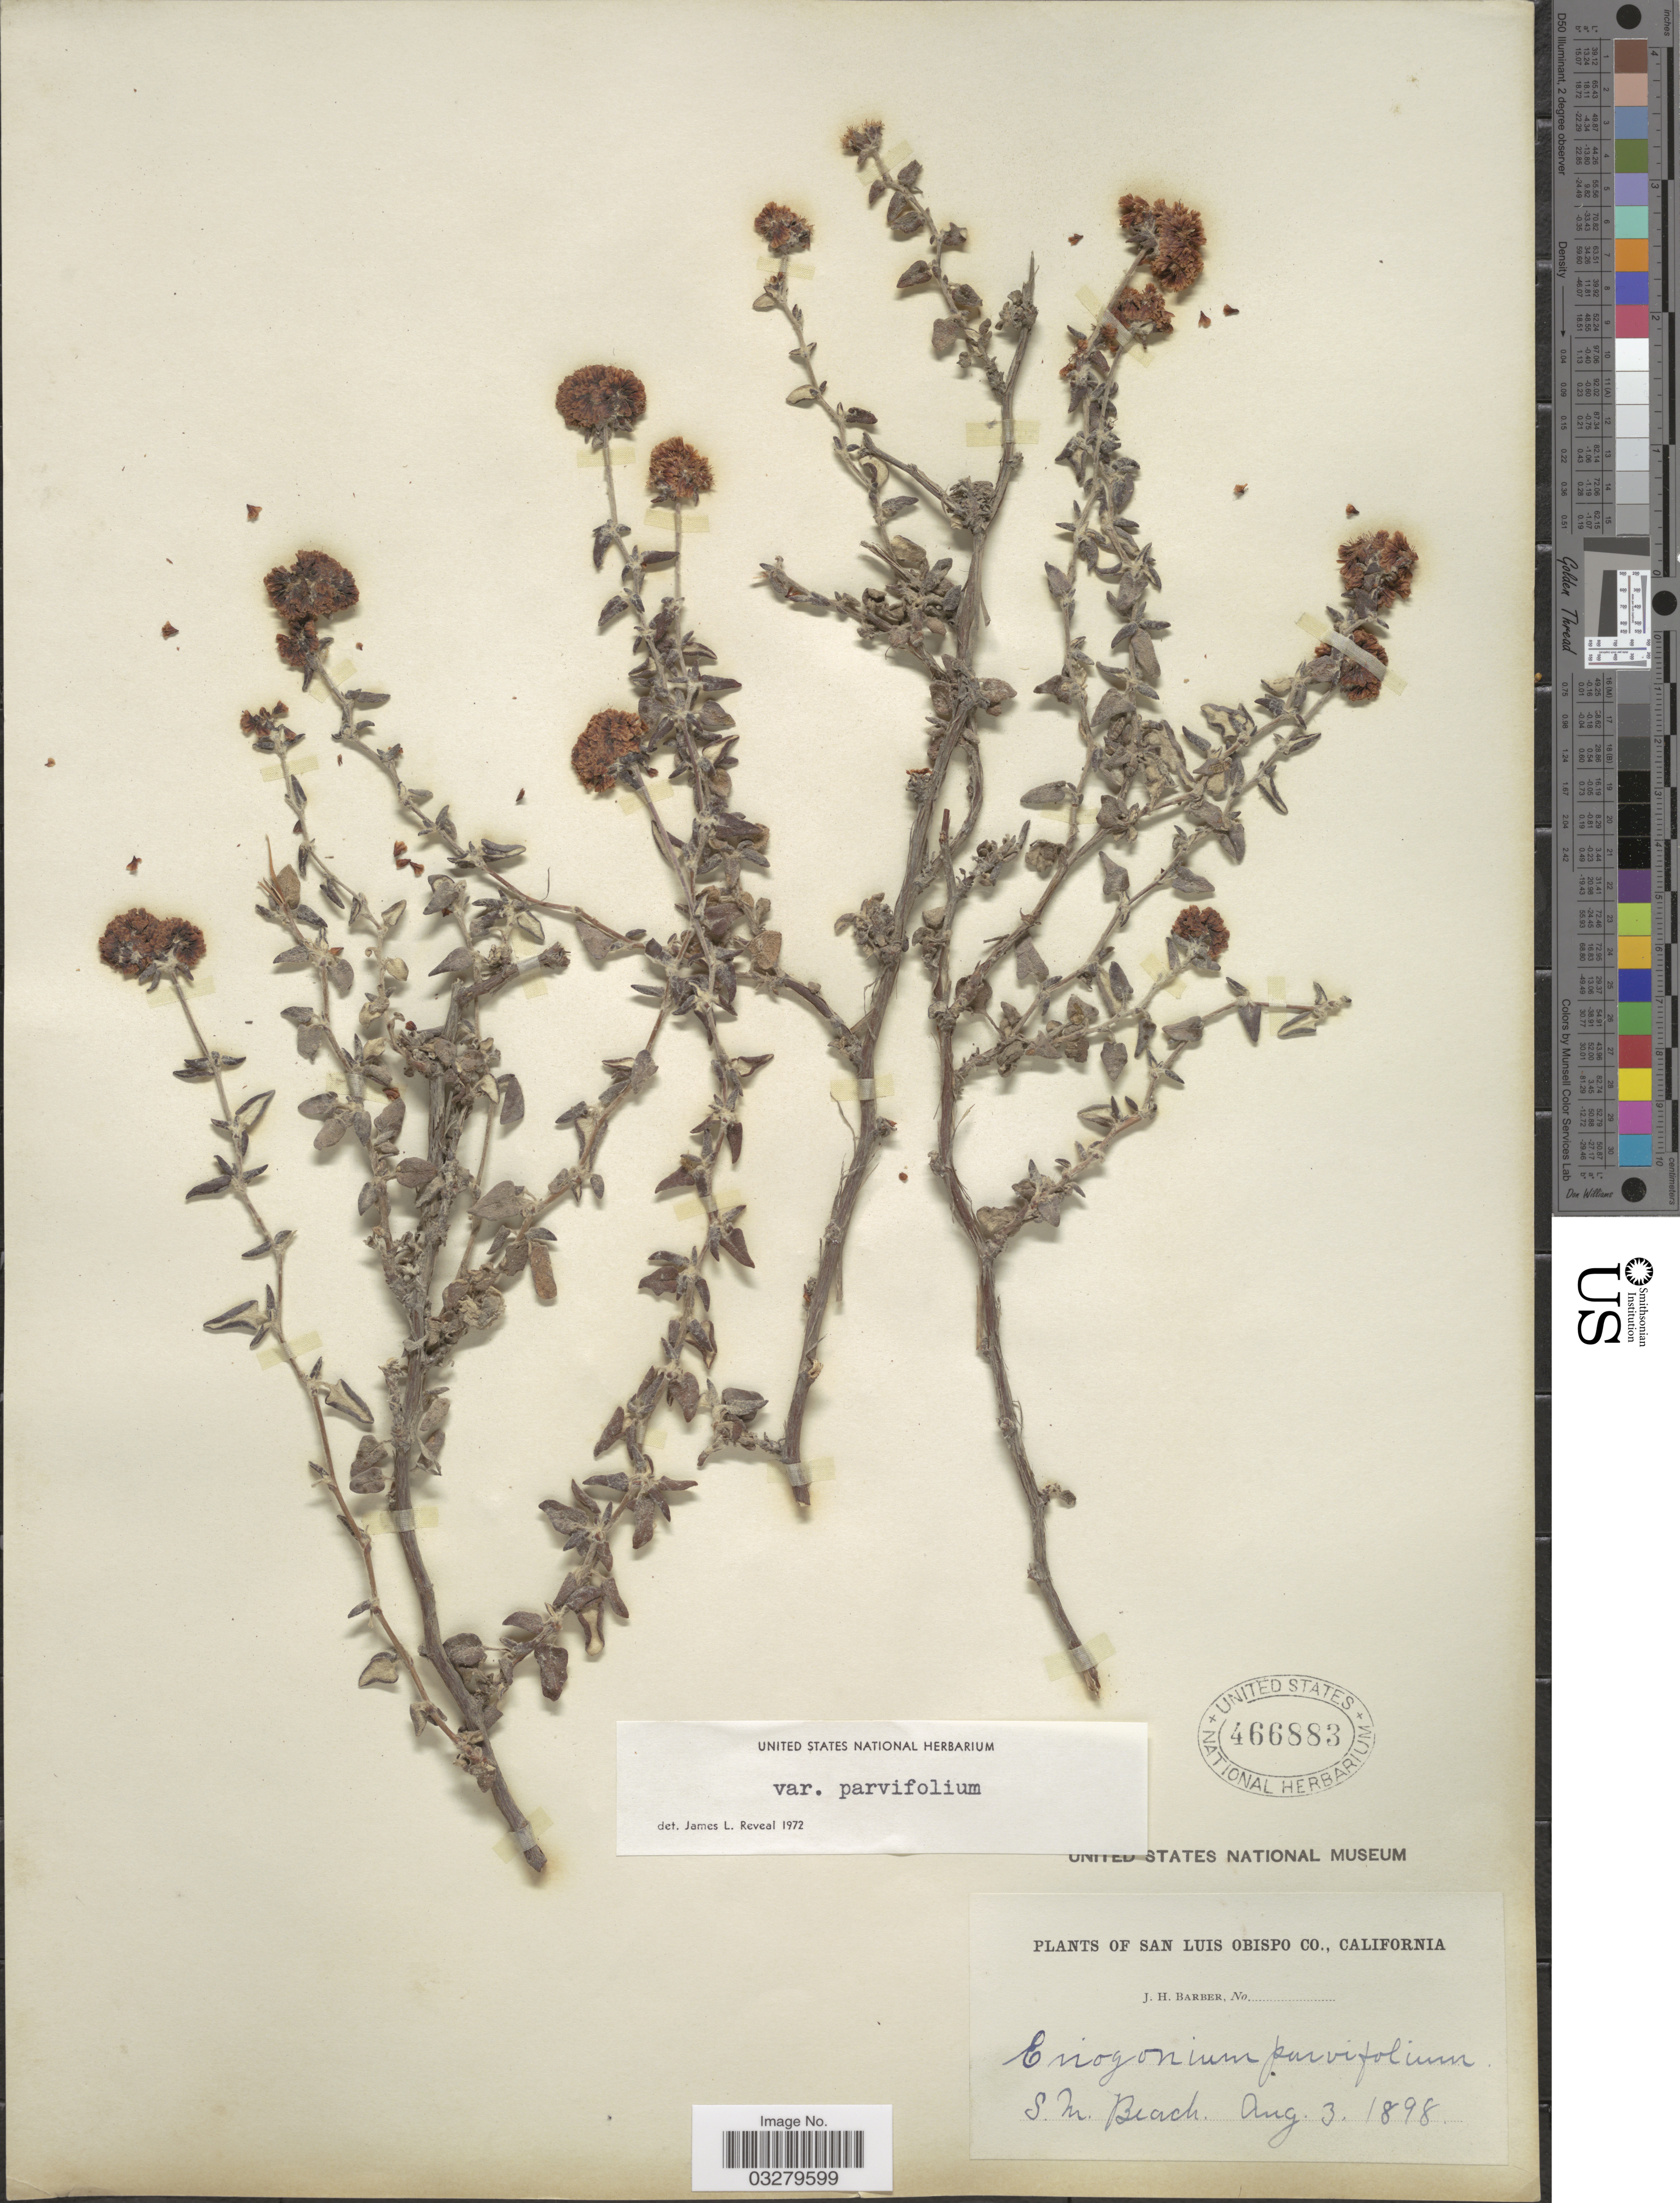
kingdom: Plantae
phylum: Tracheophyta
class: Magnoliopsida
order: Caryophyllales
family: Polygonaceae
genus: Eriogonum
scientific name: Eriogonum parvifolium var. parvifolium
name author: Sm.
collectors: J. Barber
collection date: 1898-08-03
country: United States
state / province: California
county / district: San Luis Obispo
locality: San Luis Obispo Co. S. M. Beach.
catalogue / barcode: US 466883